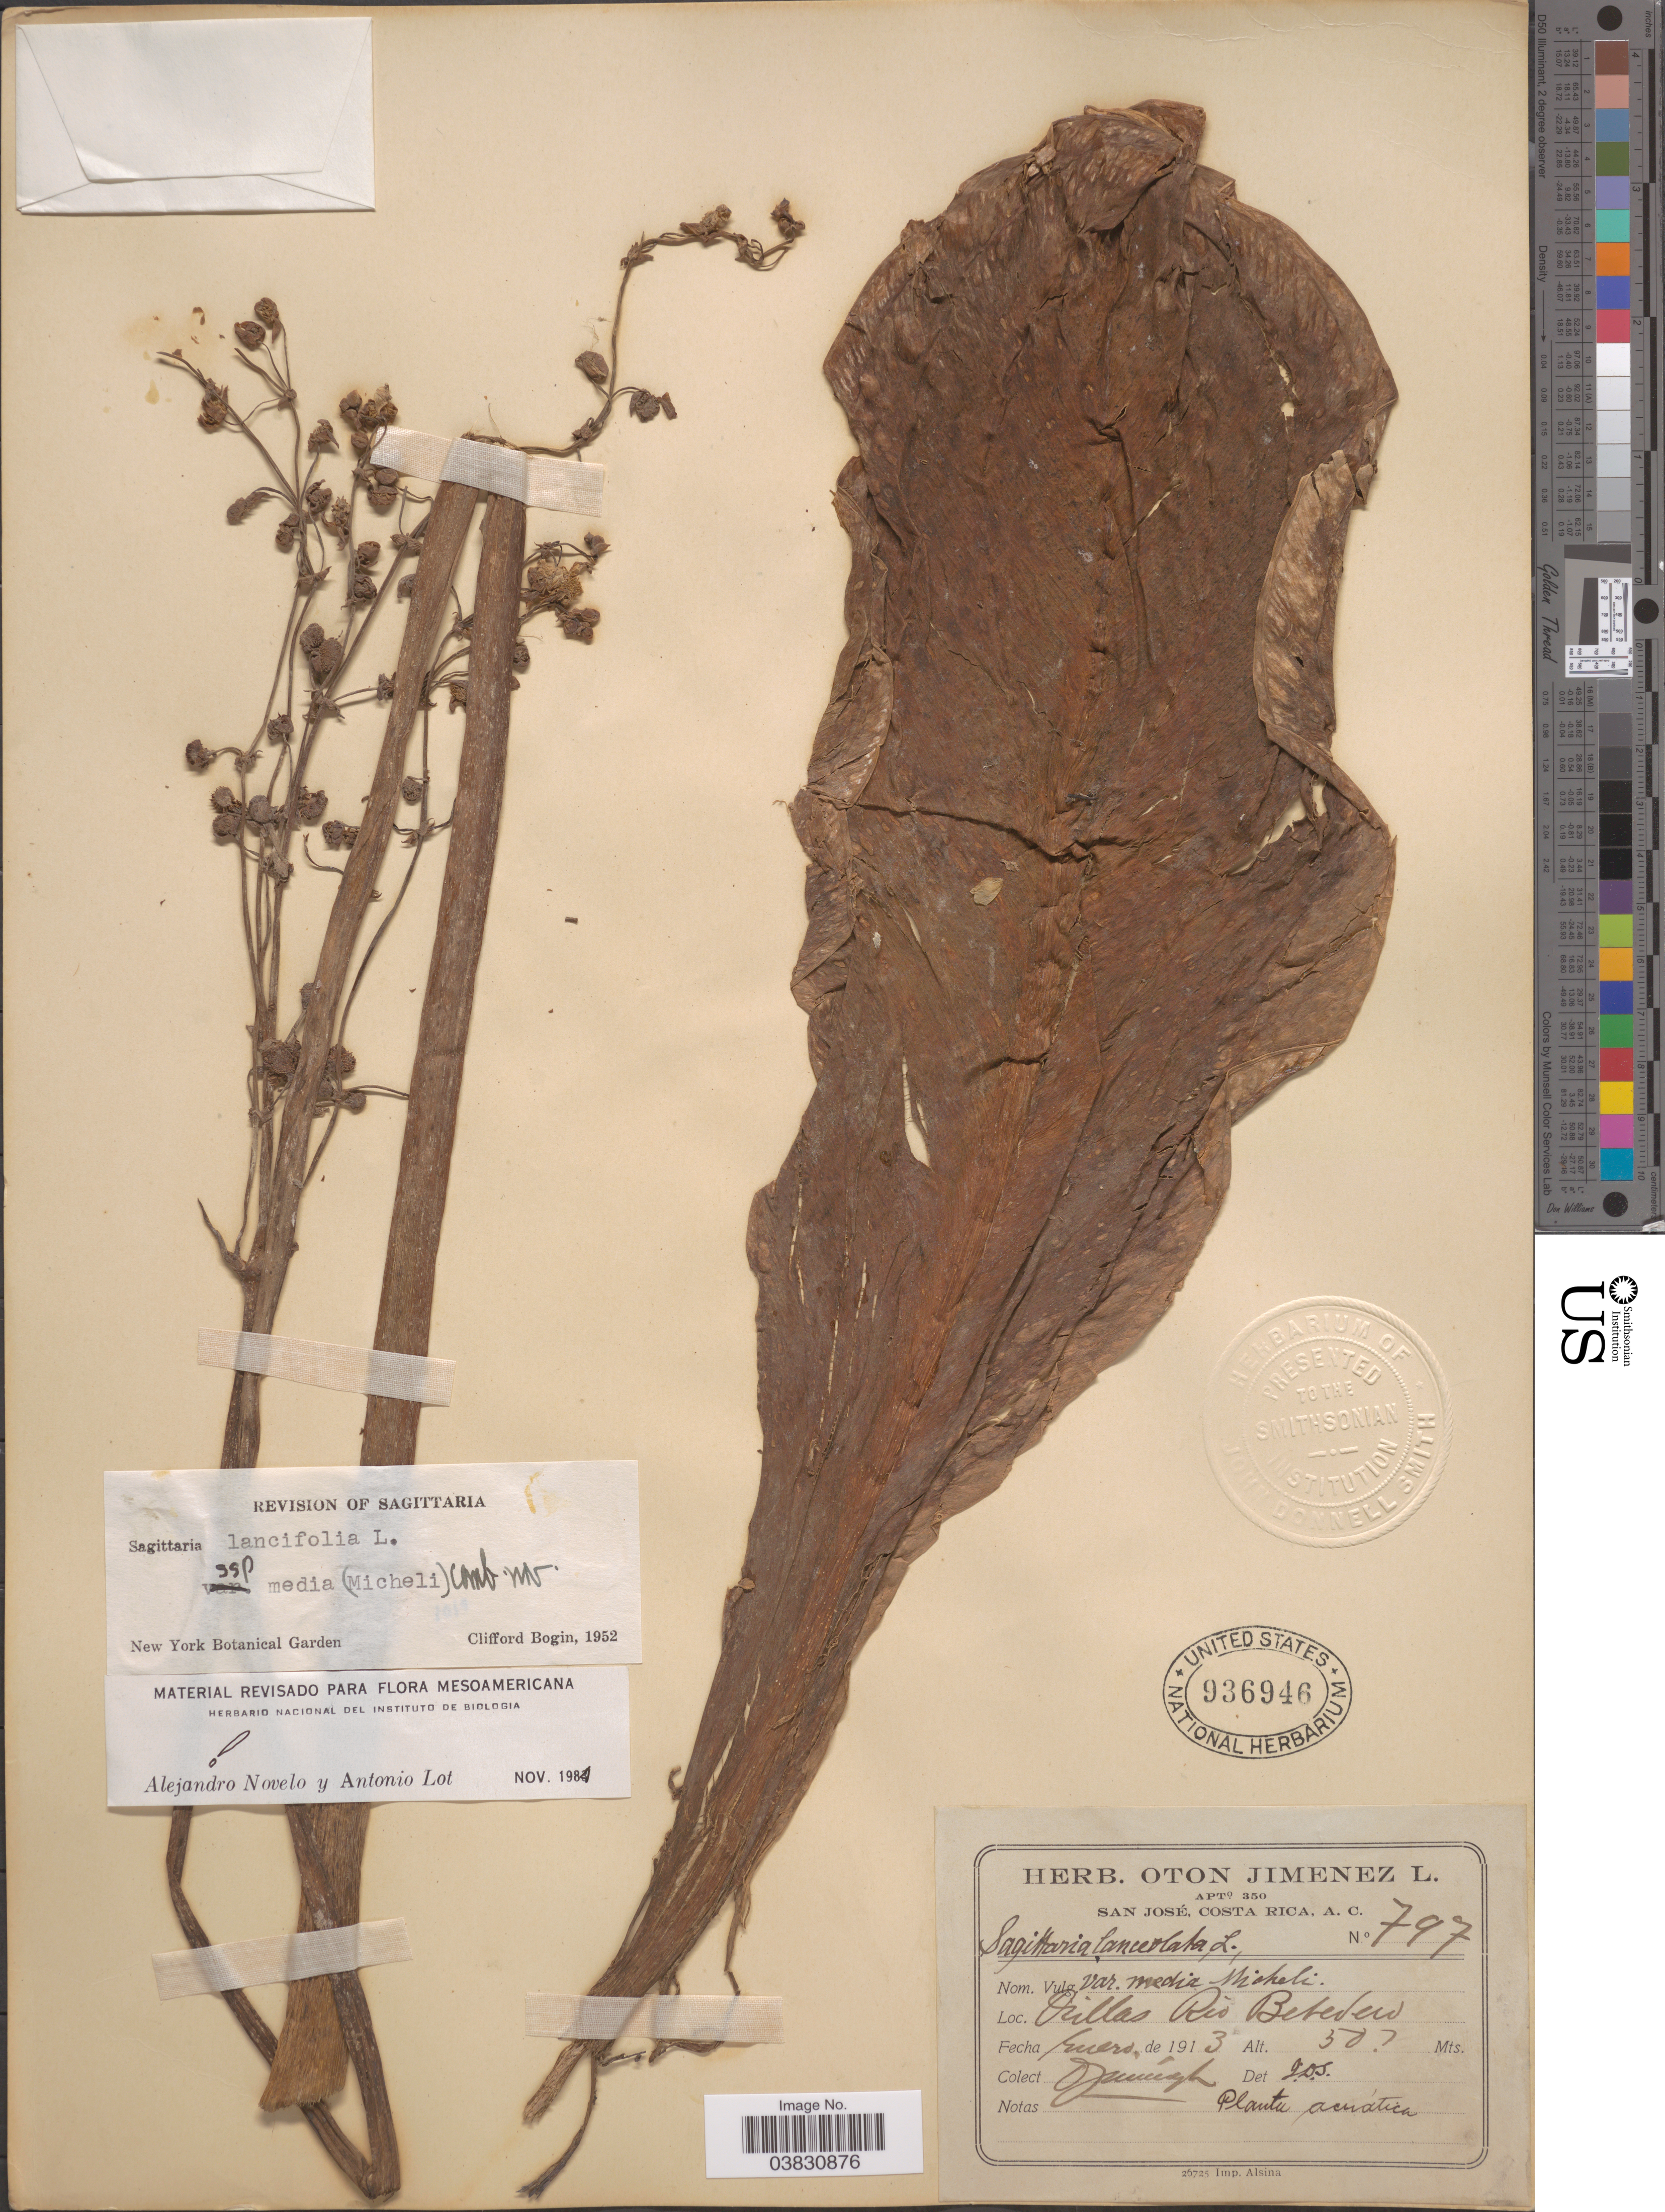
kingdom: Plantae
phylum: Tracheophyta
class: Liliopsida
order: Alismatales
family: Alismataceae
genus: Sagittaria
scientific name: Sagittaria lancifolia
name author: L.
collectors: O. Jimenez L.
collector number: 797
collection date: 1913-01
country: Costa Rica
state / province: San José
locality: Orillas Río Bebedero.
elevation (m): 50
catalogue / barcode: US 936946